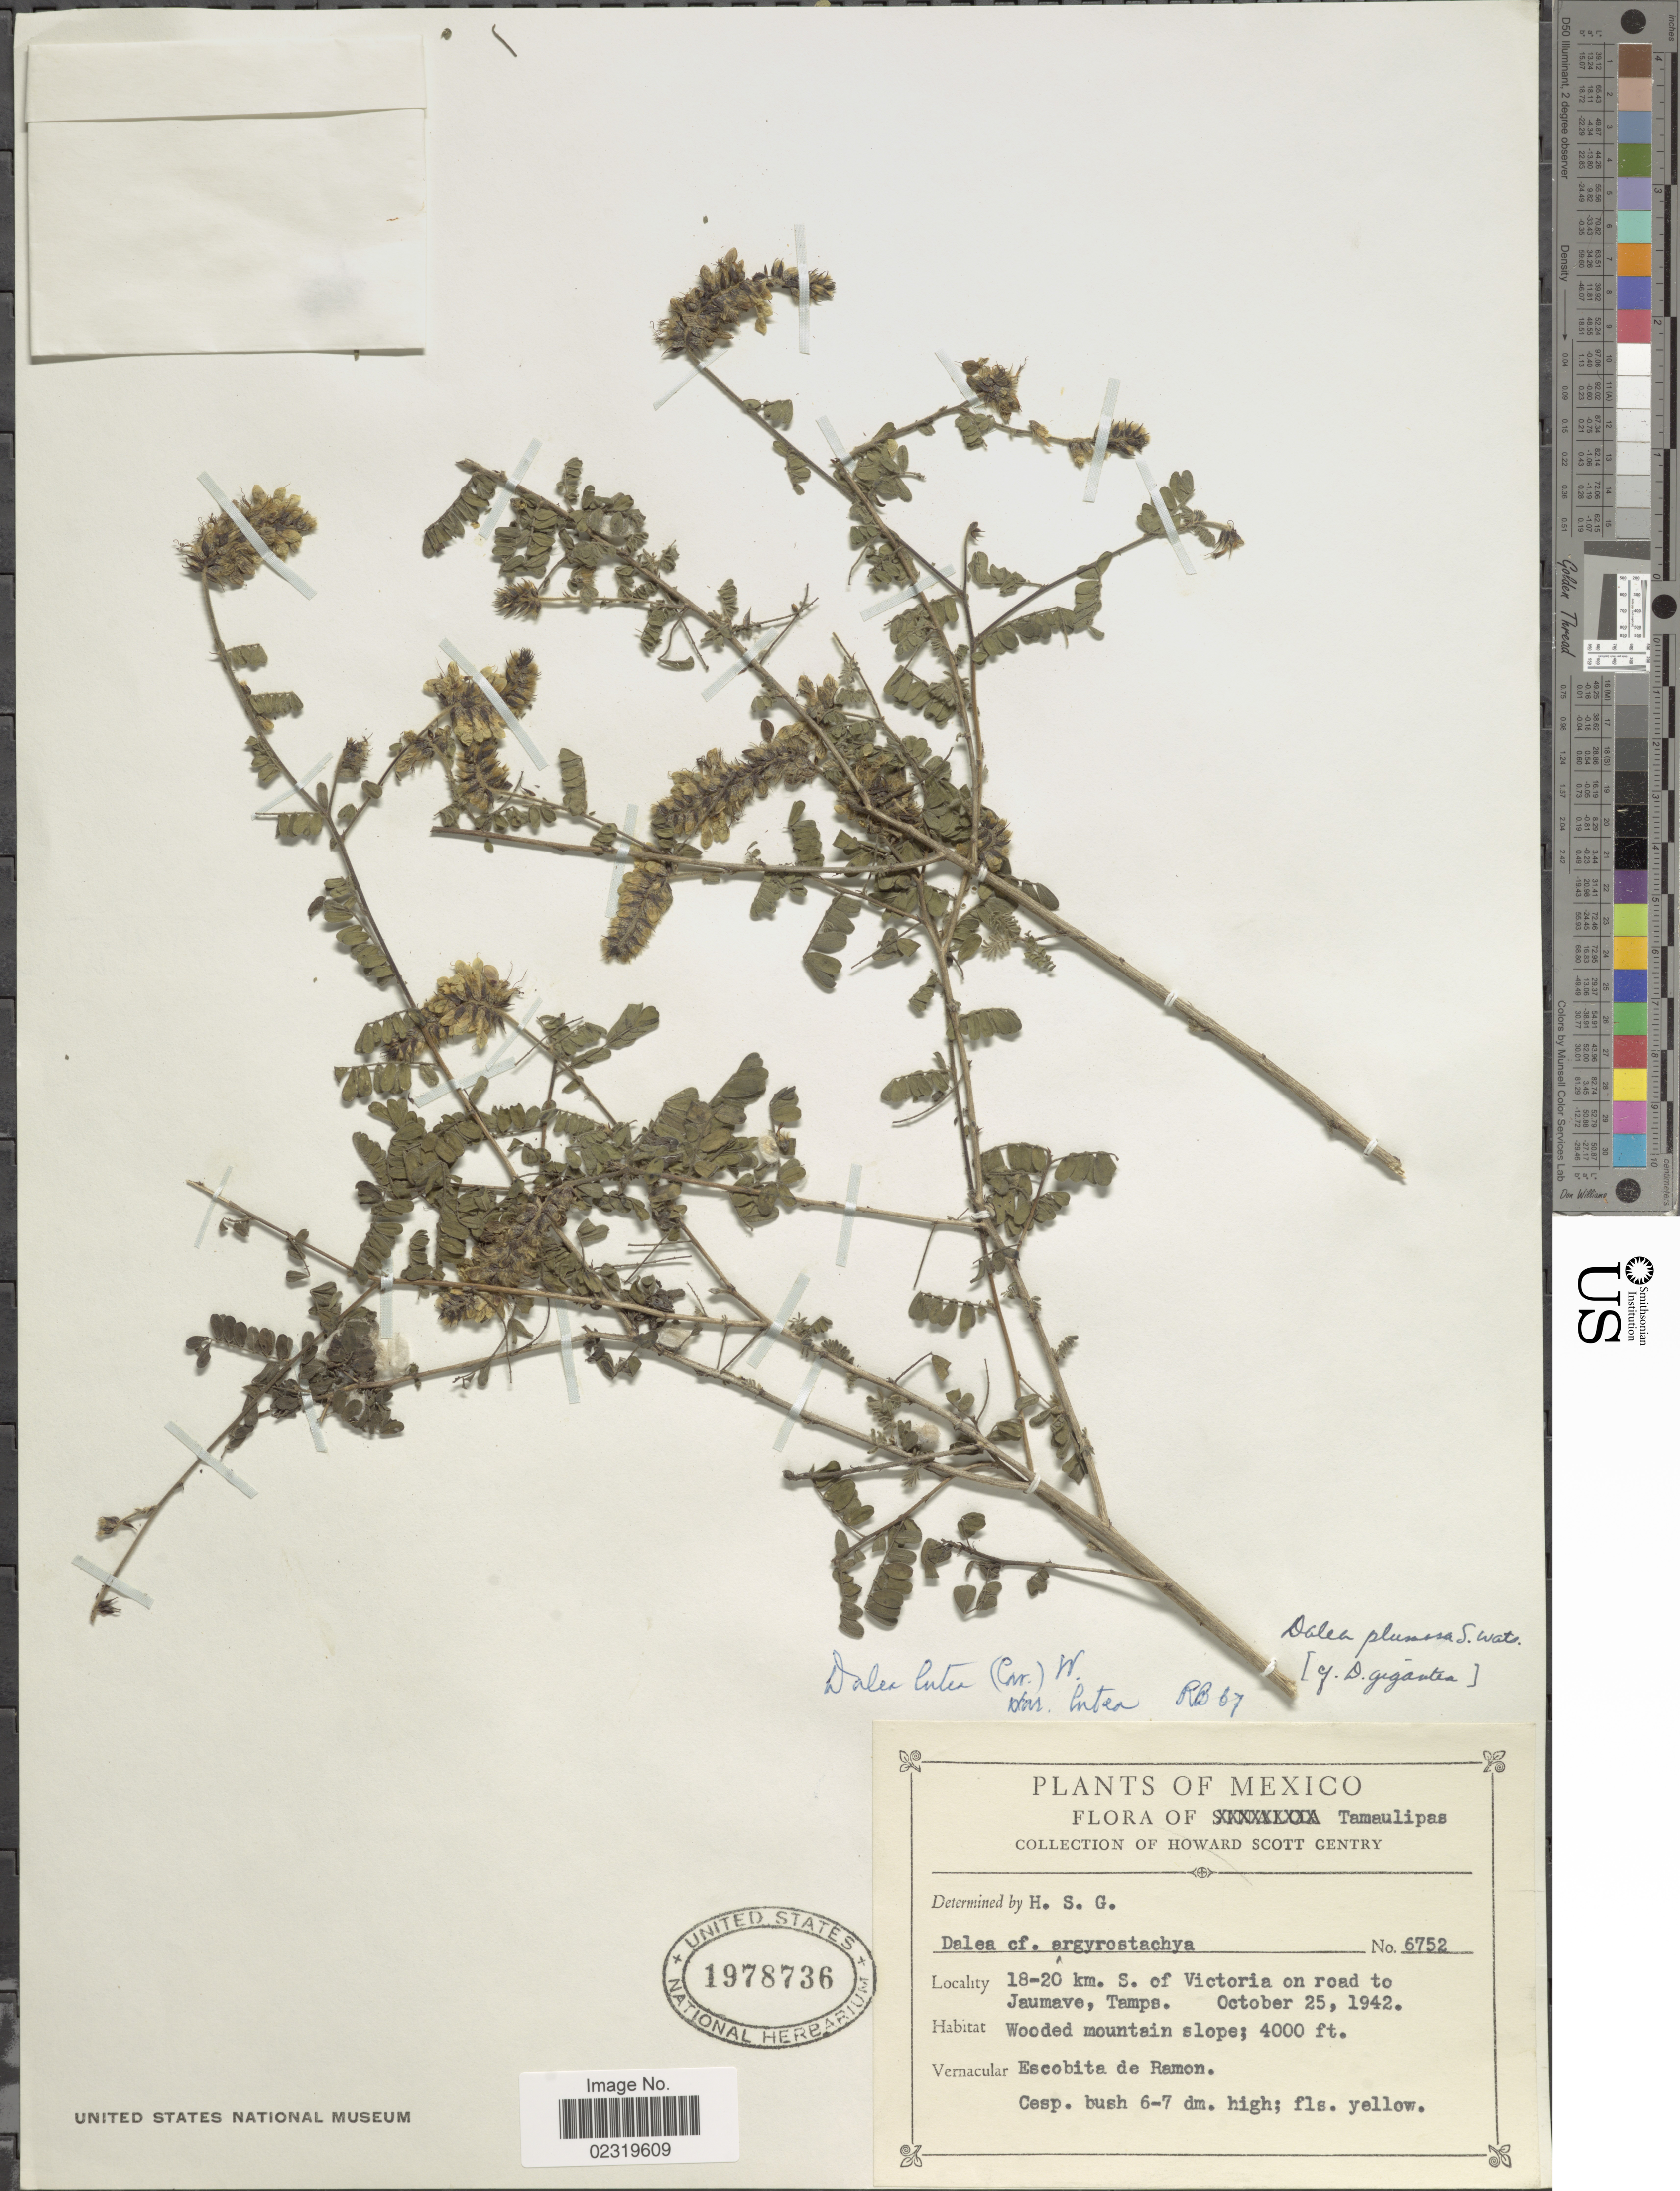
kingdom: Plantae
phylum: Tracheophyta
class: Magnoliopsida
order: Fabales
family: Fabaceae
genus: Dalea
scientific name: Dalea lutea var. lutea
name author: (Cav.) Willd.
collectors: H. S. Gentry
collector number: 6752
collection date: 1942-10-25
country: Mexico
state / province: Tamaulipas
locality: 18-20 km S of Victoria on road to Jaumave, Temps.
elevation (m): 1219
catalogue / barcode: US 1978736